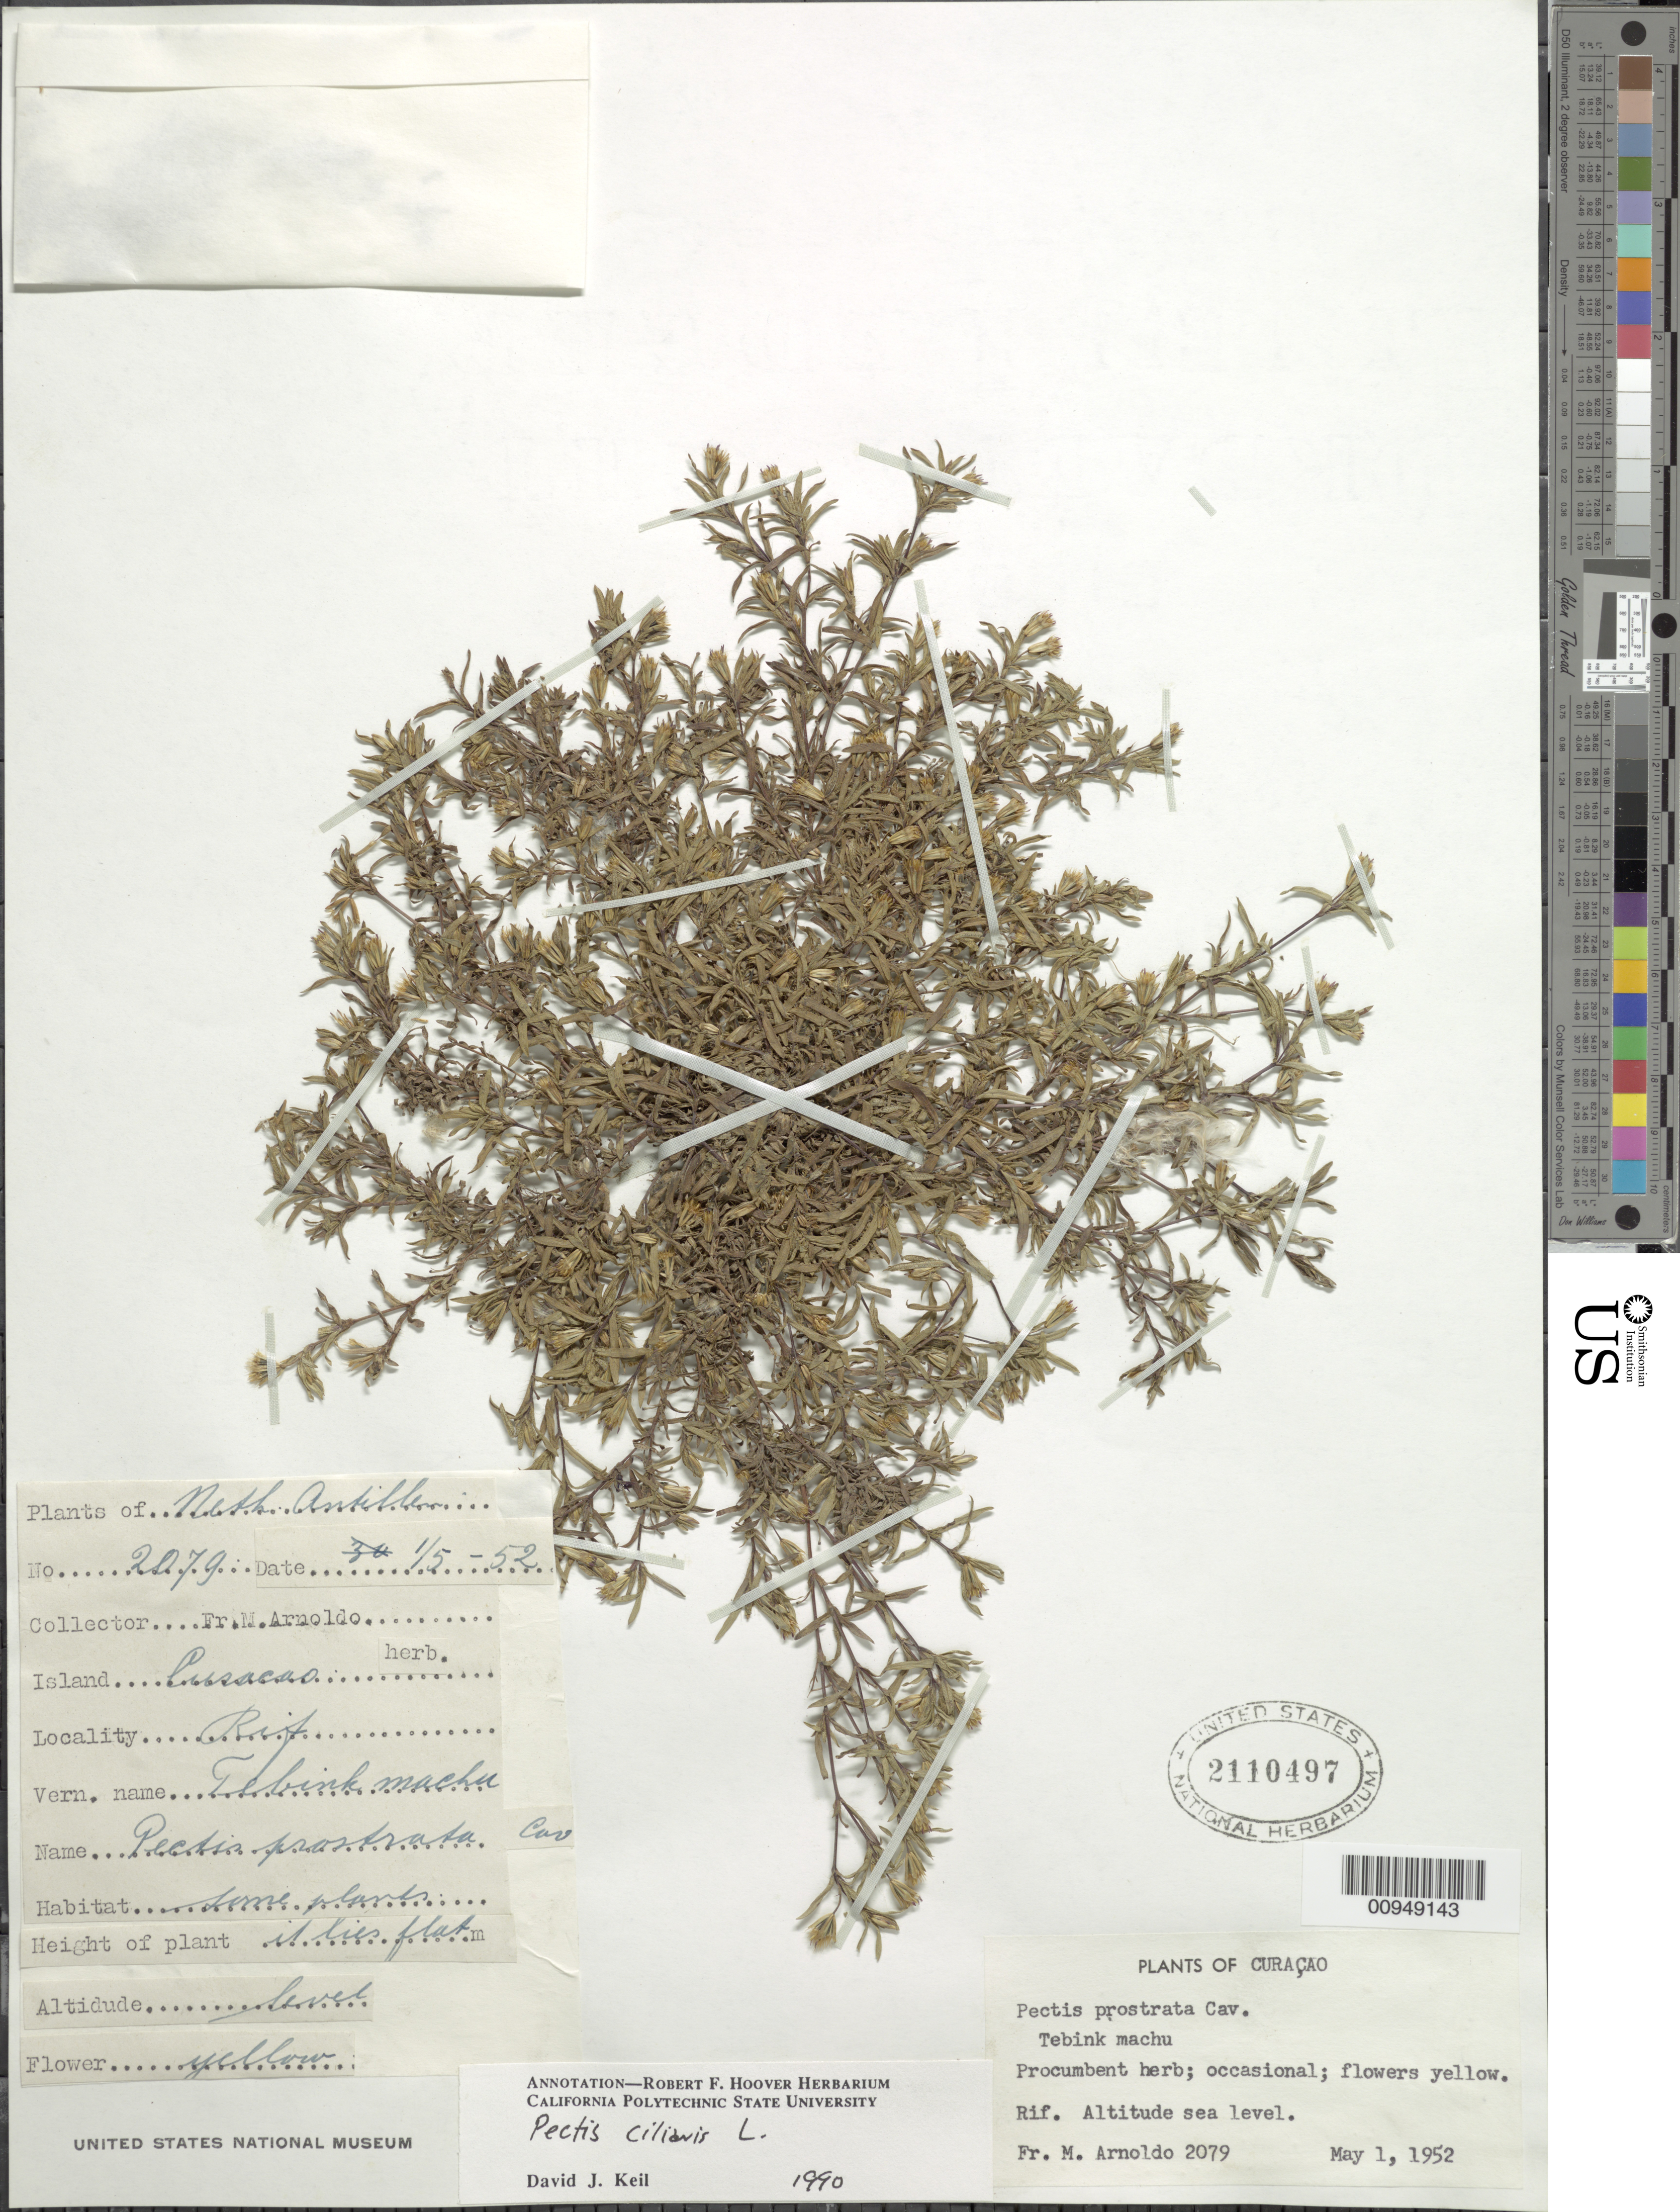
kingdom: Plantae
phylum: Tracheophyta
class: Magnoliopsida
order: Asterales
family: Asteraceae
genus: Pectis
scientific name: Pectis ciliaris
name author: L.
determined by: Keil, D. J.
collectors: N. Arnoldo-Broeders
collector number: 2079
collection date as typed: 01 May 1952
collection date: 1952-05-01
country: Curaçao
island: Curaçao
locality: Rif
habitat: Soma plants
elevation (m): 0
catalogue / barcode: US 2110497